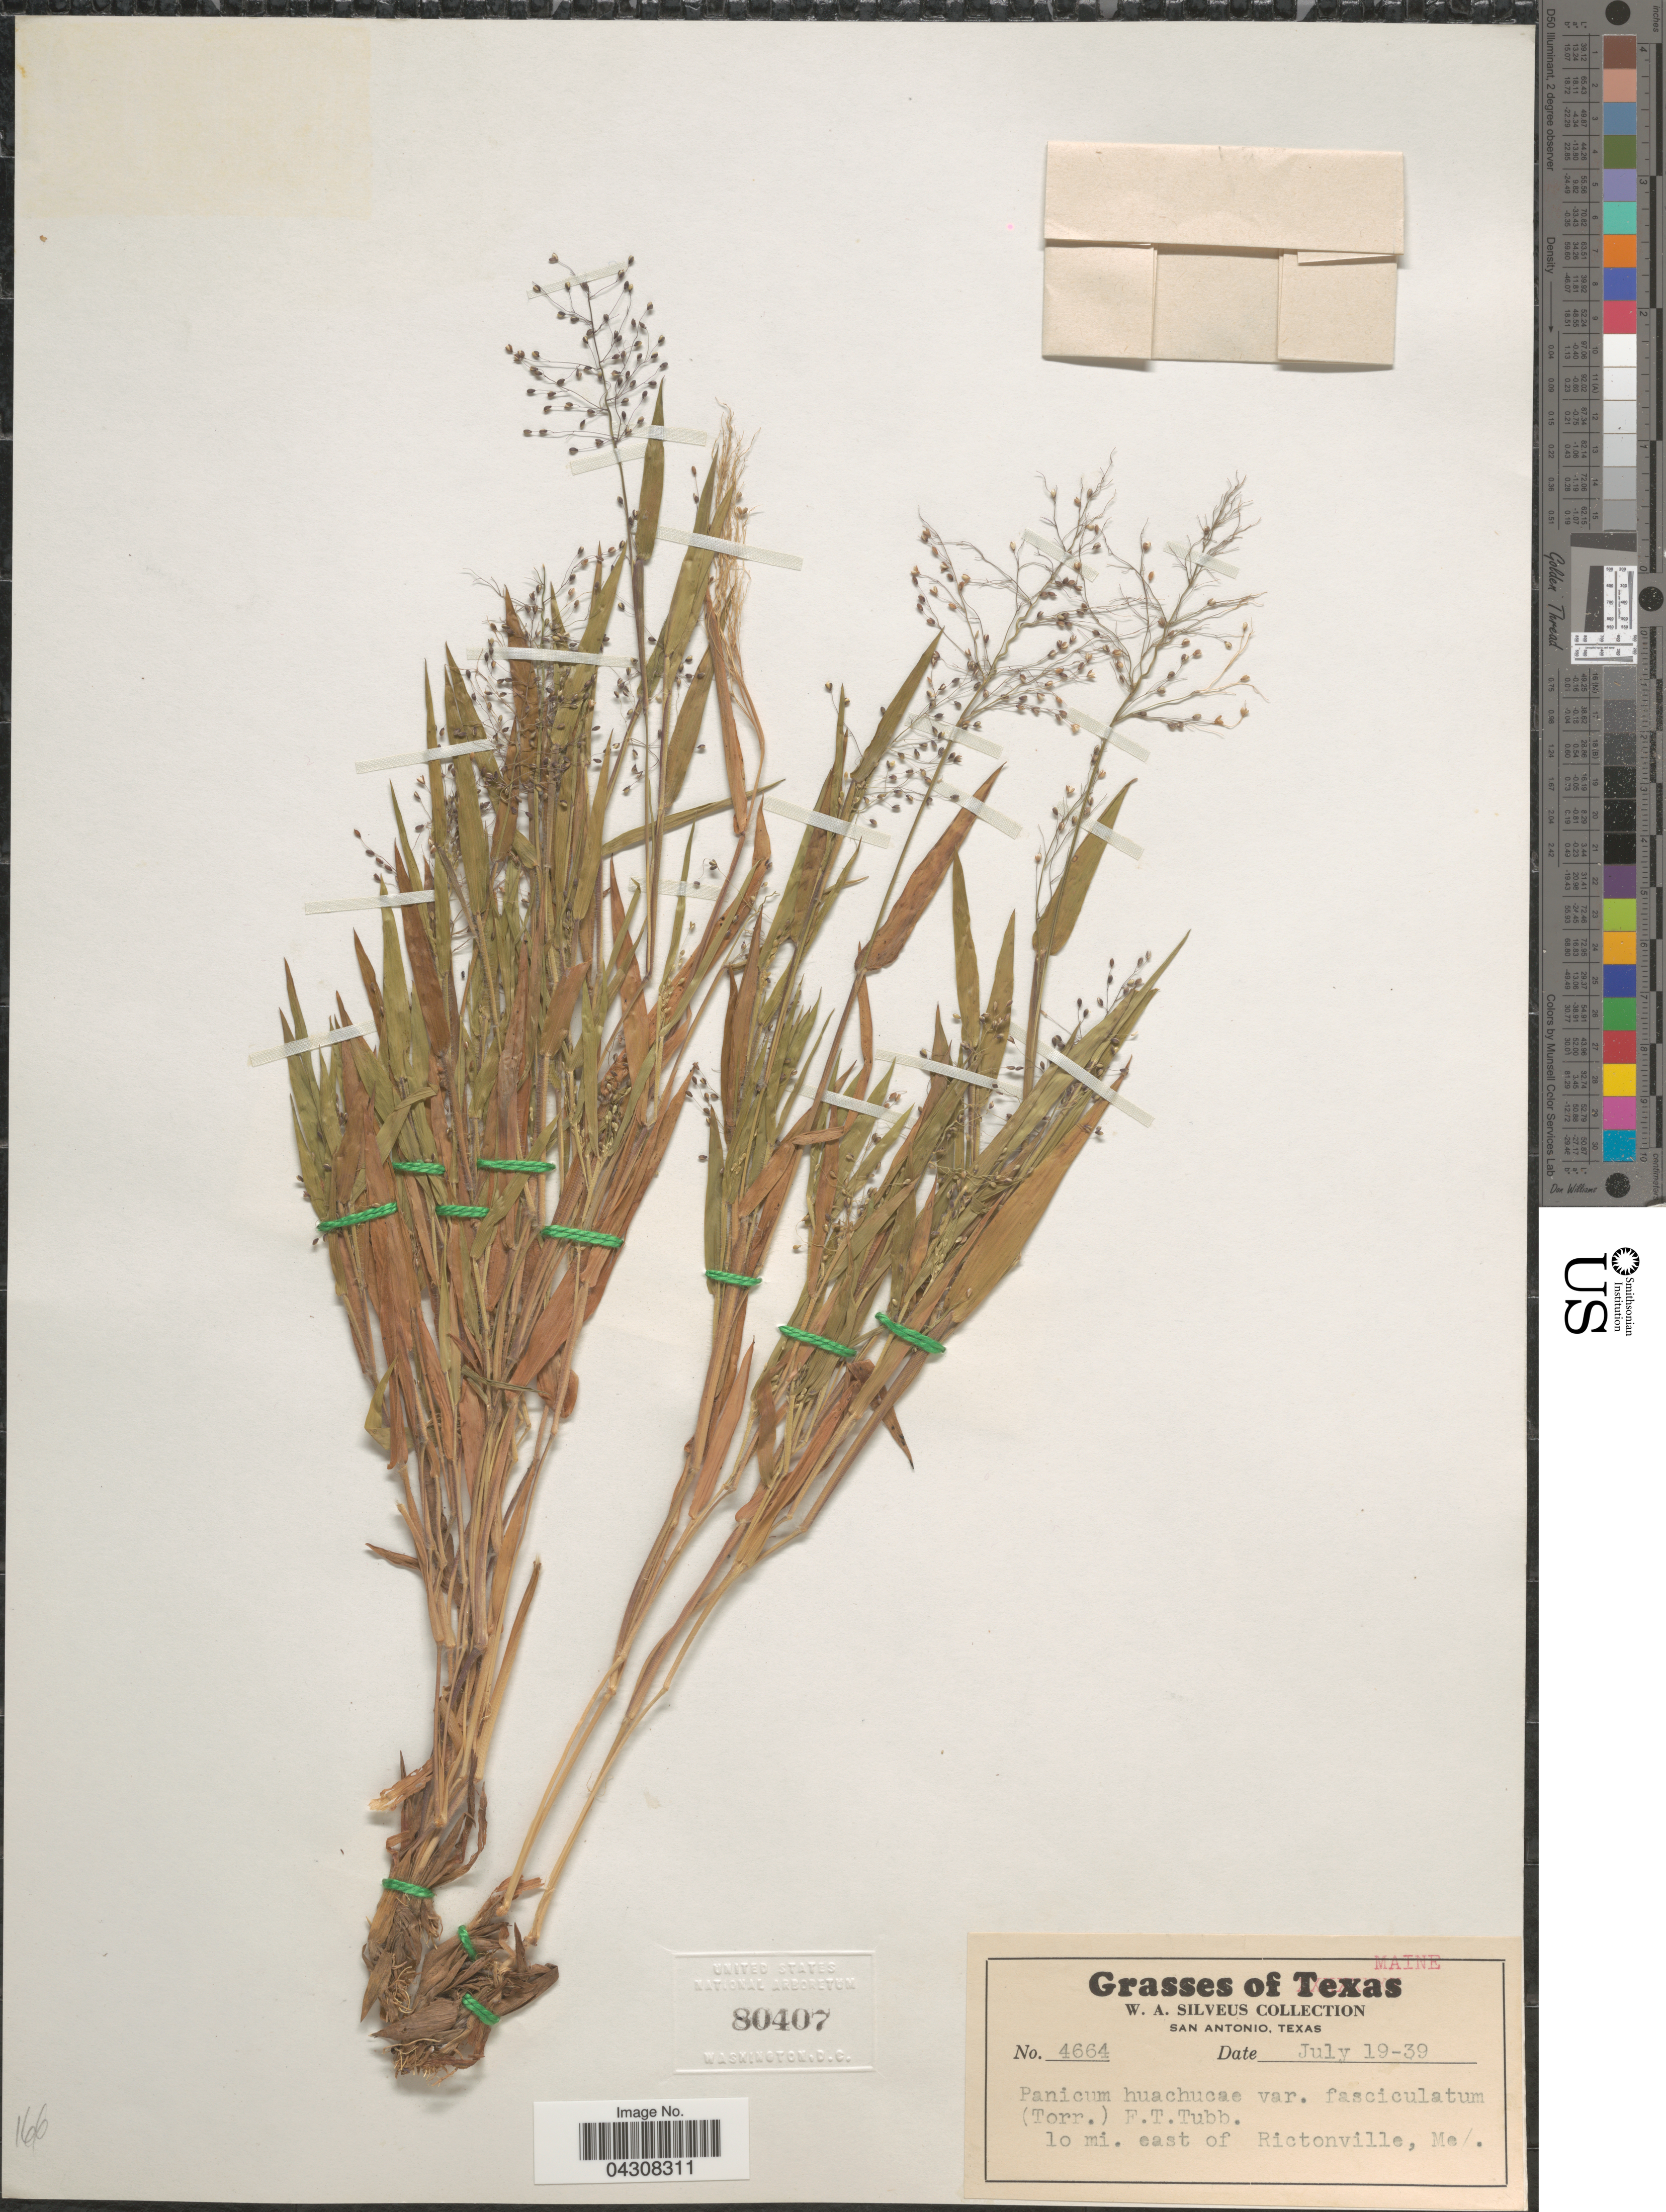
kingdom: Plantae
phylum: Tracheophyta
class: Liliopsida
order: Poales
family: Poaceae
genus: Dichanthelium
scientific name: Dichanthelium acuminatum var. acuminatum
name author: (Sw.) Gould & C.A. Clark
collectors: W. Silveus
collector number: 4664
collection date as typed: Transcribed d/m/y: 19/7/39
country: United States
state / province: Maine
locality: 10 mi. east of Rictonville.